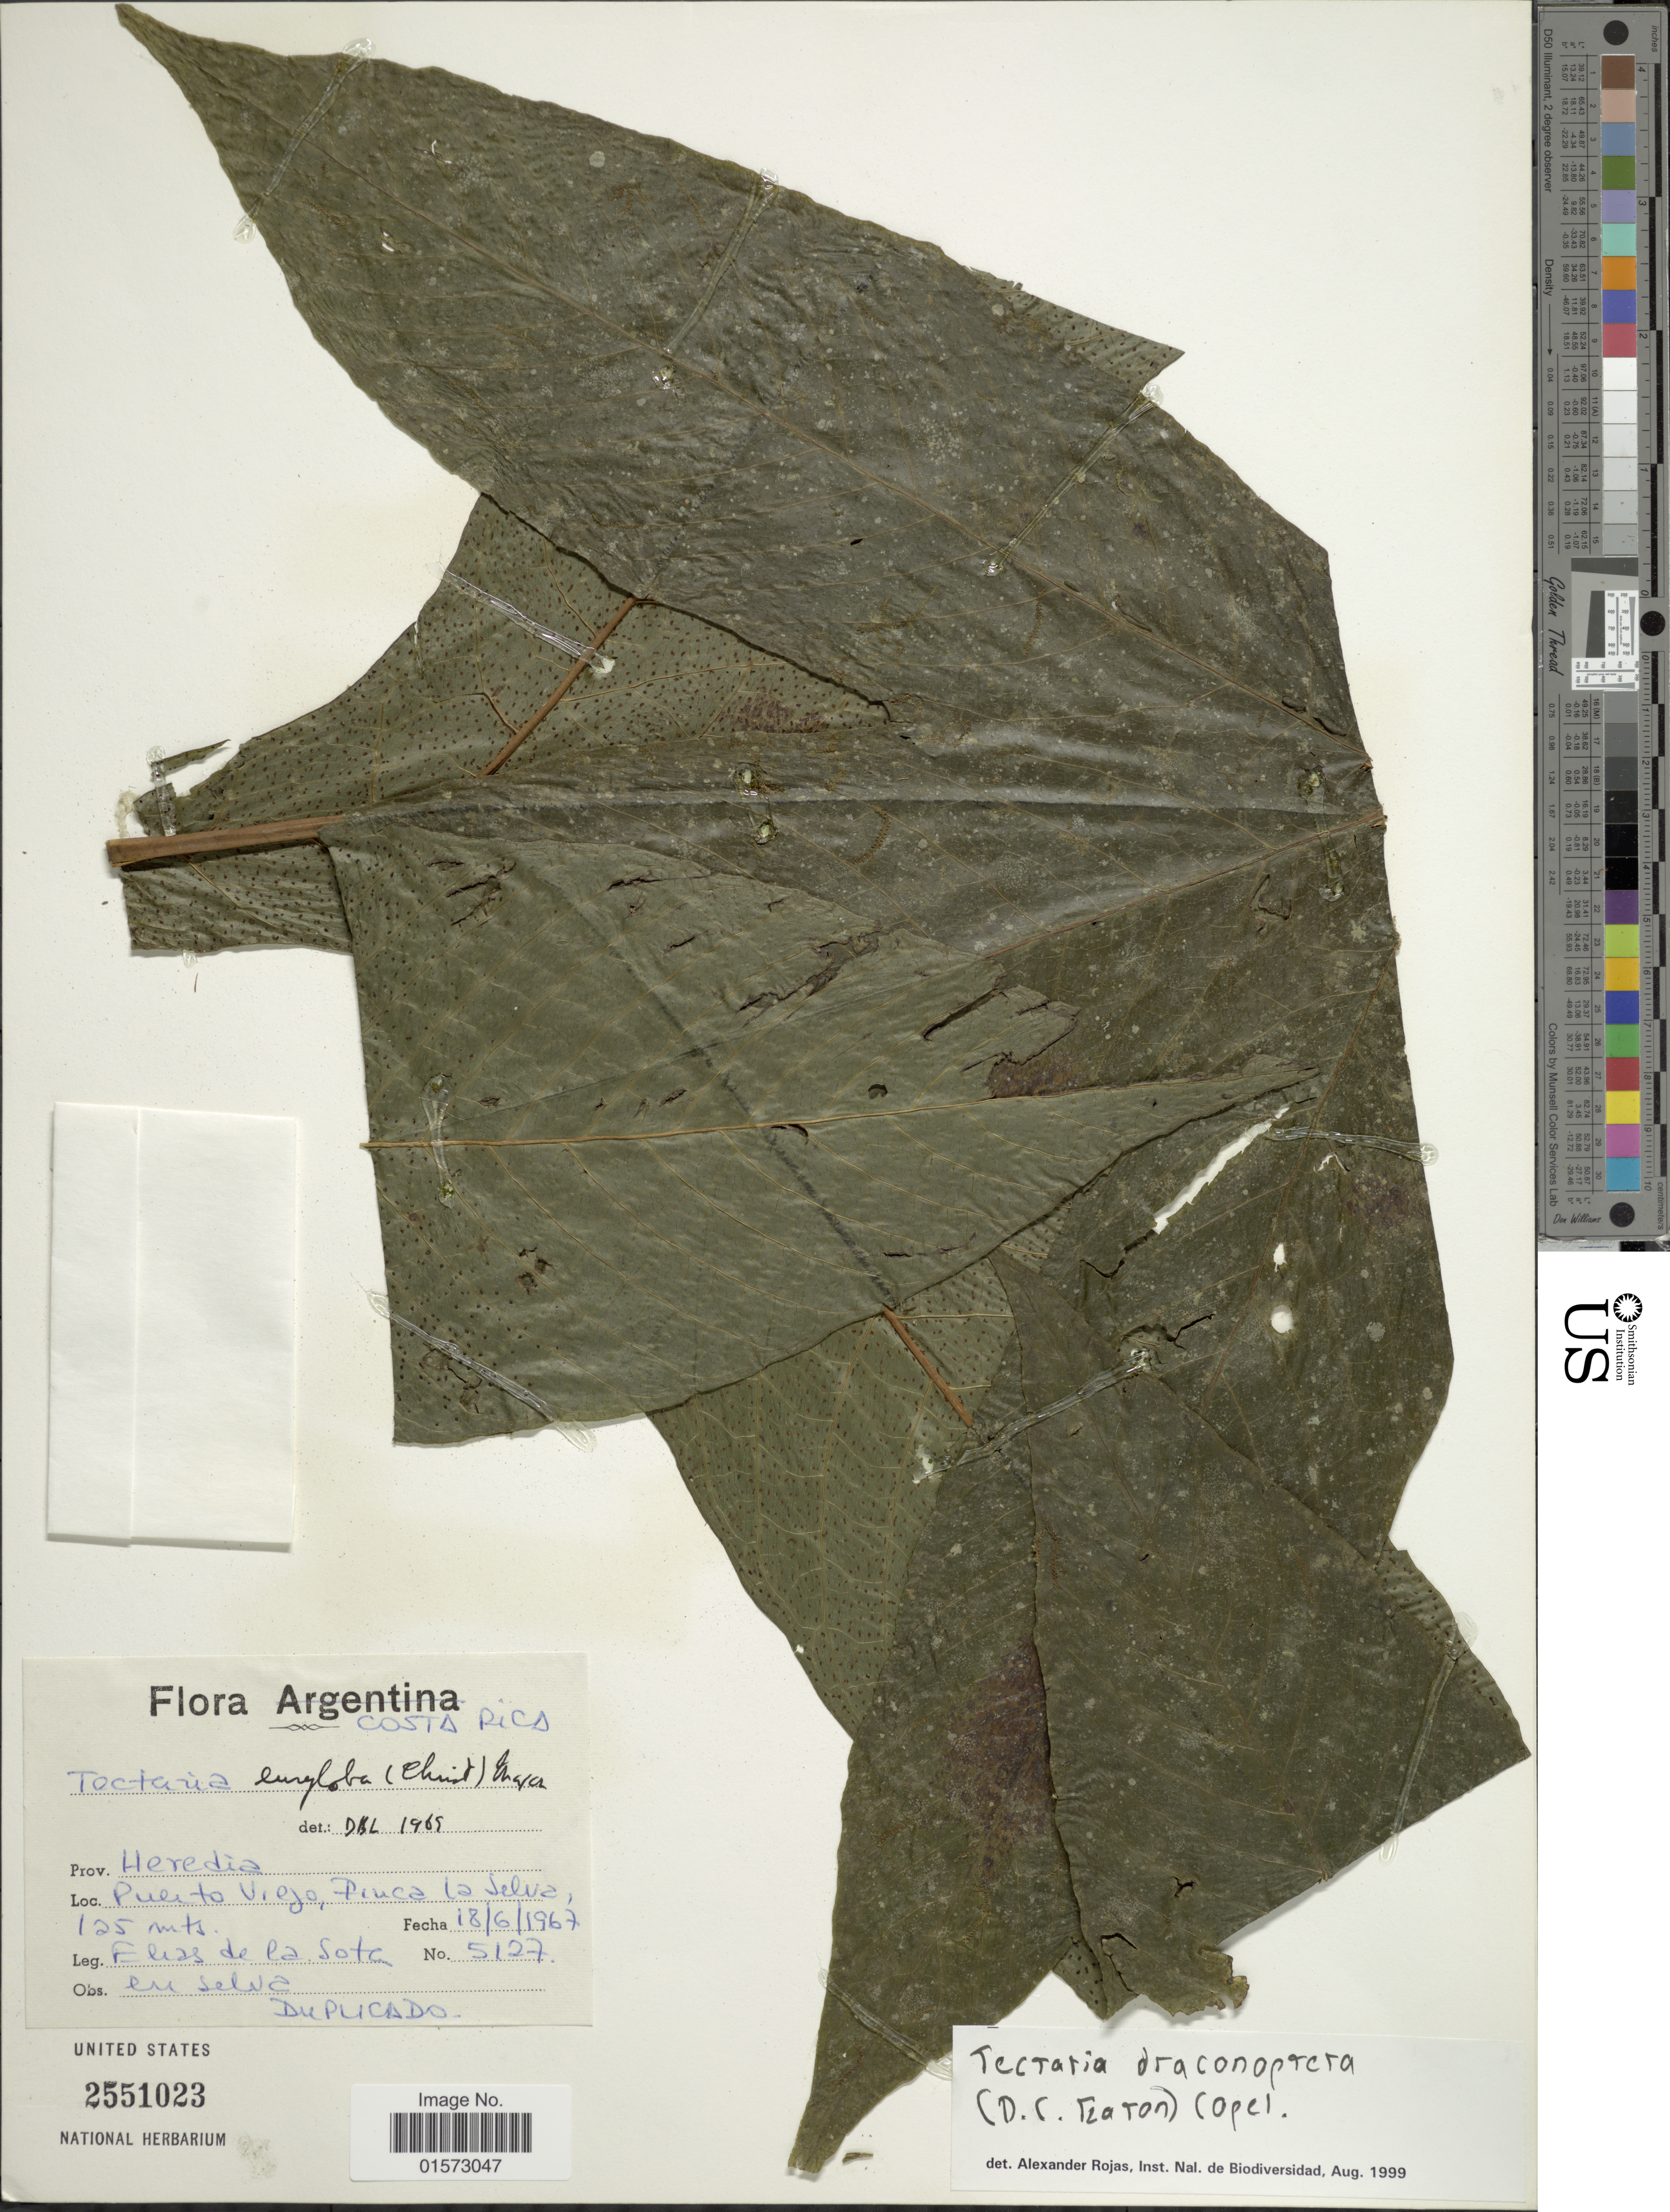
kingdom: Plantae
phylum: Tracheophyta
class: Polypodiopsida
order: Polypodiales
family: Tectariaceae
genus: Tectaria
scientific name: Tectaria draconoptera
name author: (D.C. Eaton) Copel.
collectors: E. R. de la Sota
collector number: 5127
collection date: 1967-06-18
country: Costa Rica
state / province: Heredia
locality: Puerto Viejo, Finca la selva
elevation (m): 125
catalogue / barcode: US 2551023